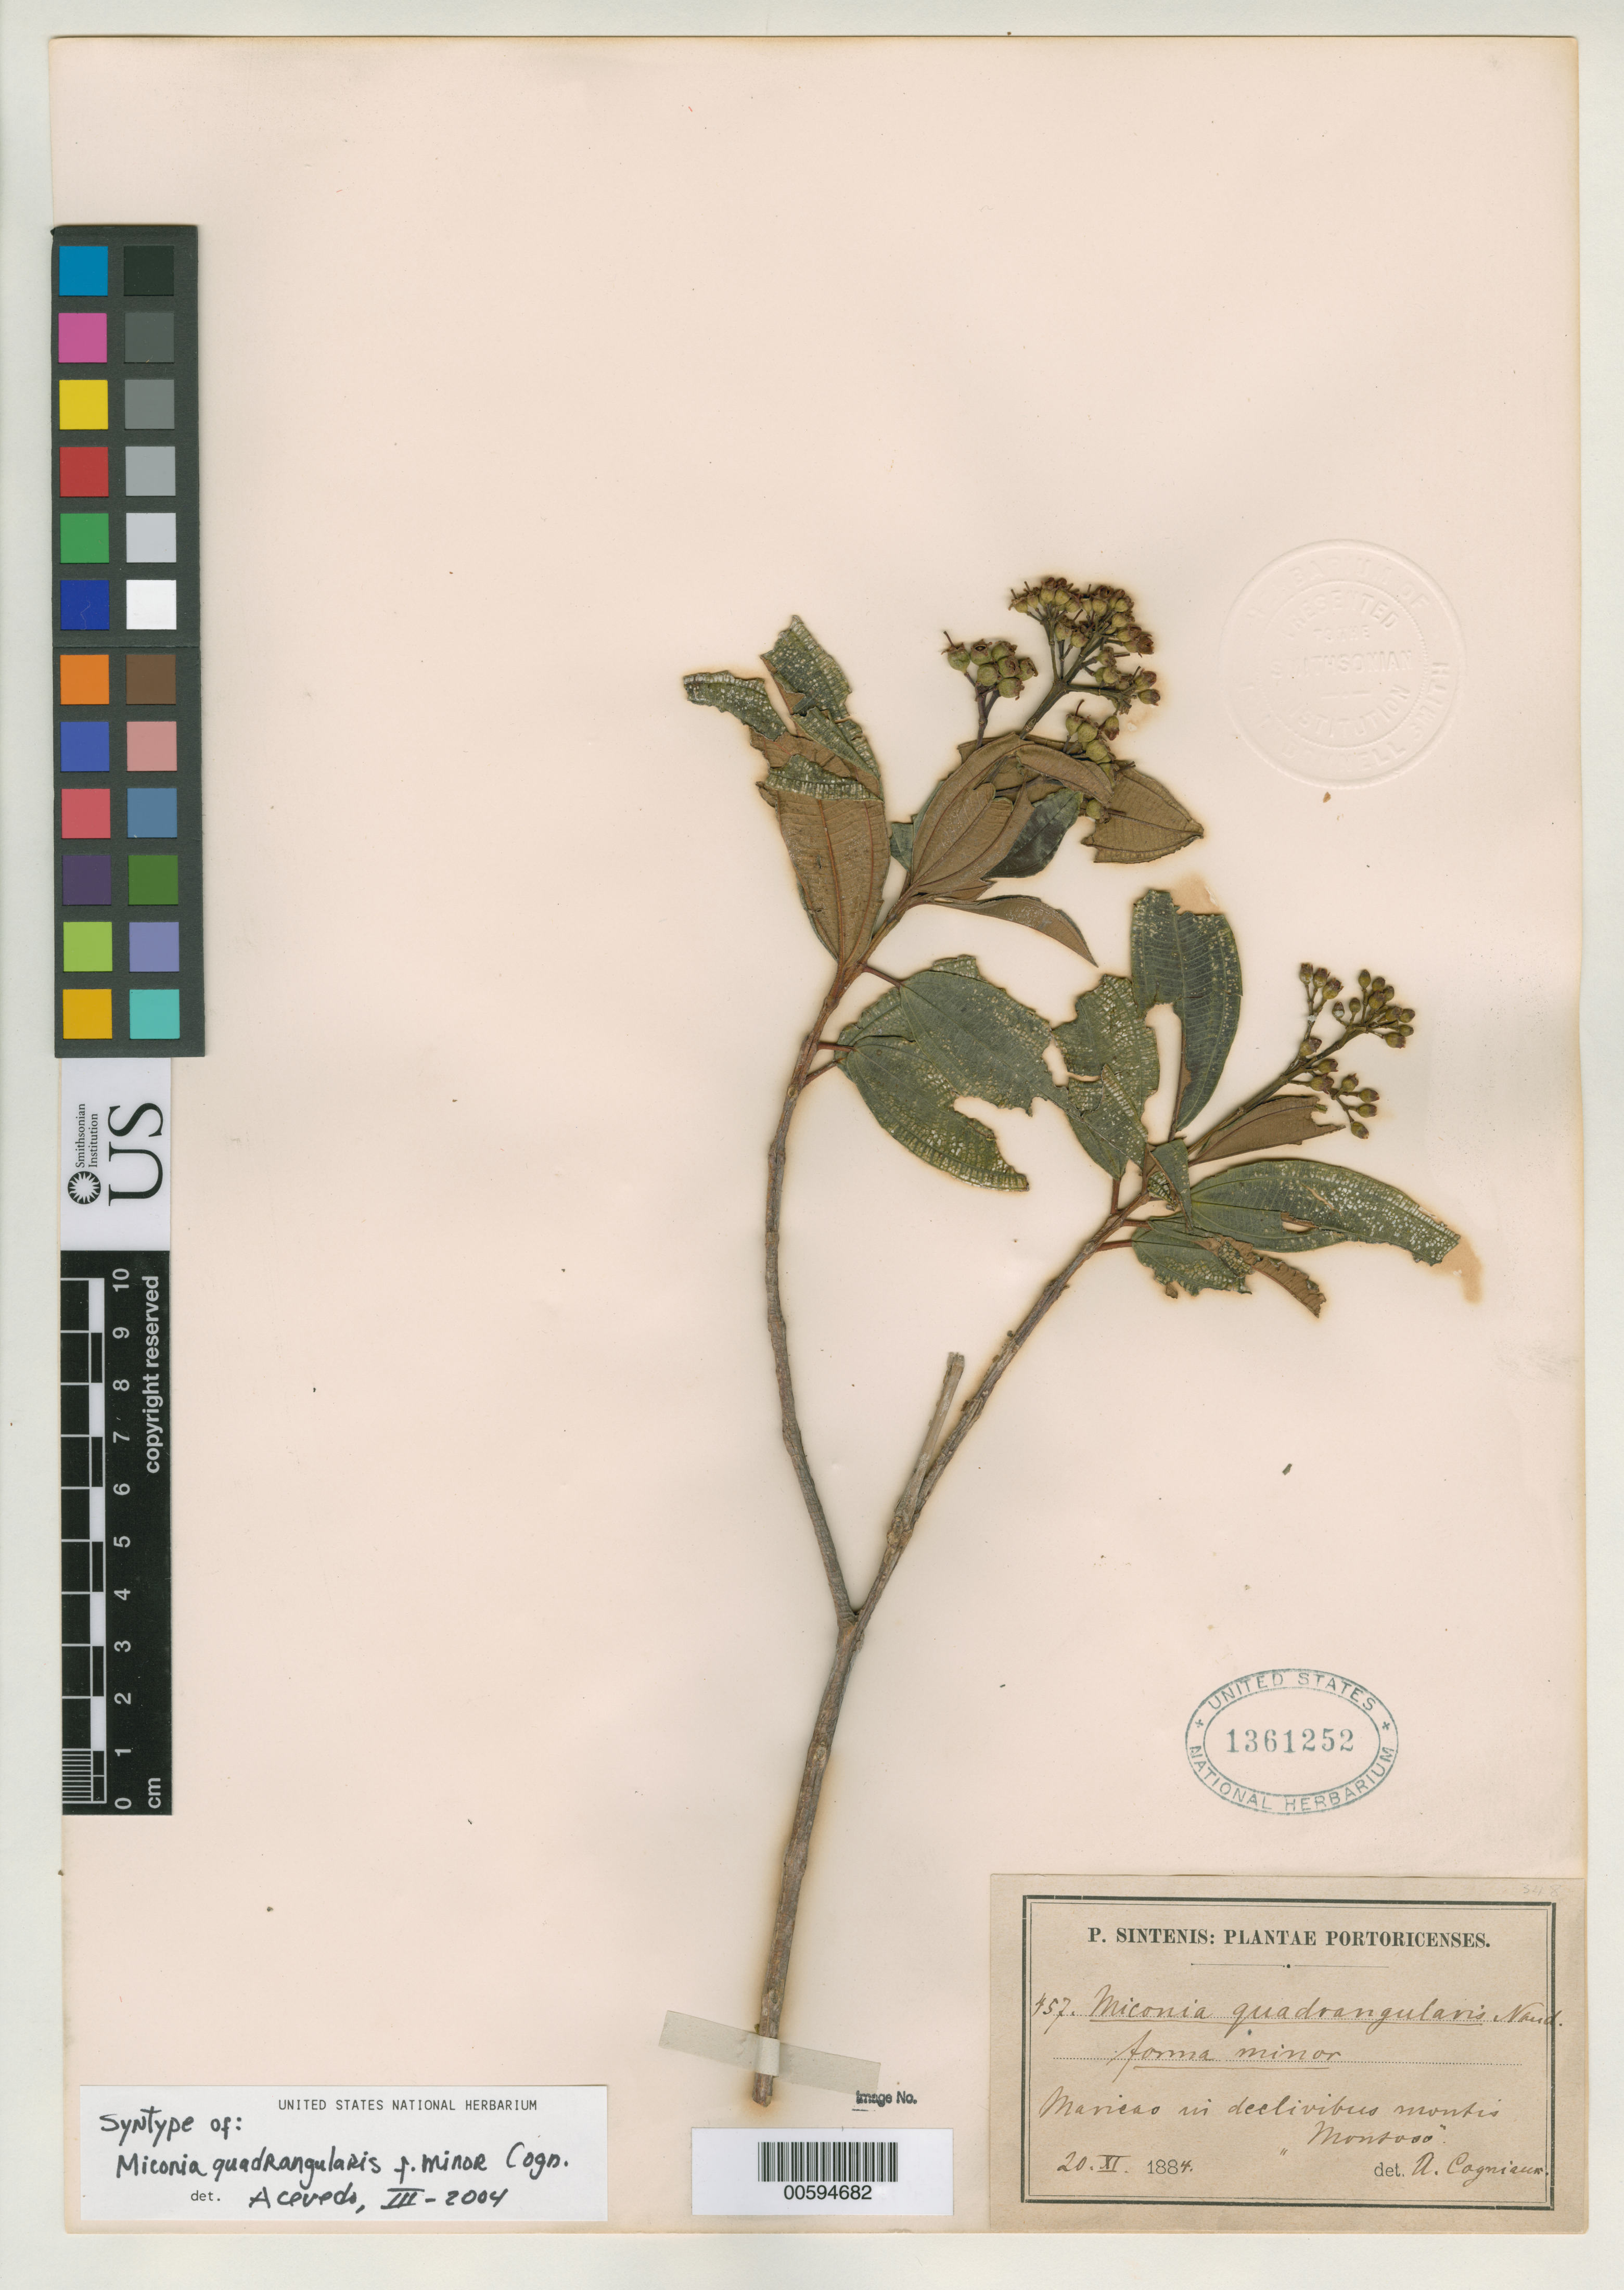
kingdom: Plantae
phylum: Tracheophyta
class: Magnoliopsida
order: Myrtales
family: Melastomataceae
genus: Miconia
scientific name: Miconia quadrangularis f. minor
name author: Cogn.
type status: Syntype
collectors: P. Sintenis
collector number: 457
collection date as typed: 20 Nov 1884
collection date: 1884-11-20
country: Puerto Rico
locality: Maricao in declivibus montis "Montoso".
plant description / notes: Taxon synonymized under Miconia subcorymbosa Britton by Liogier 1995, Descr. Fl. Puerto Rico 4: 49.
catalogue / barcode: US 1361252